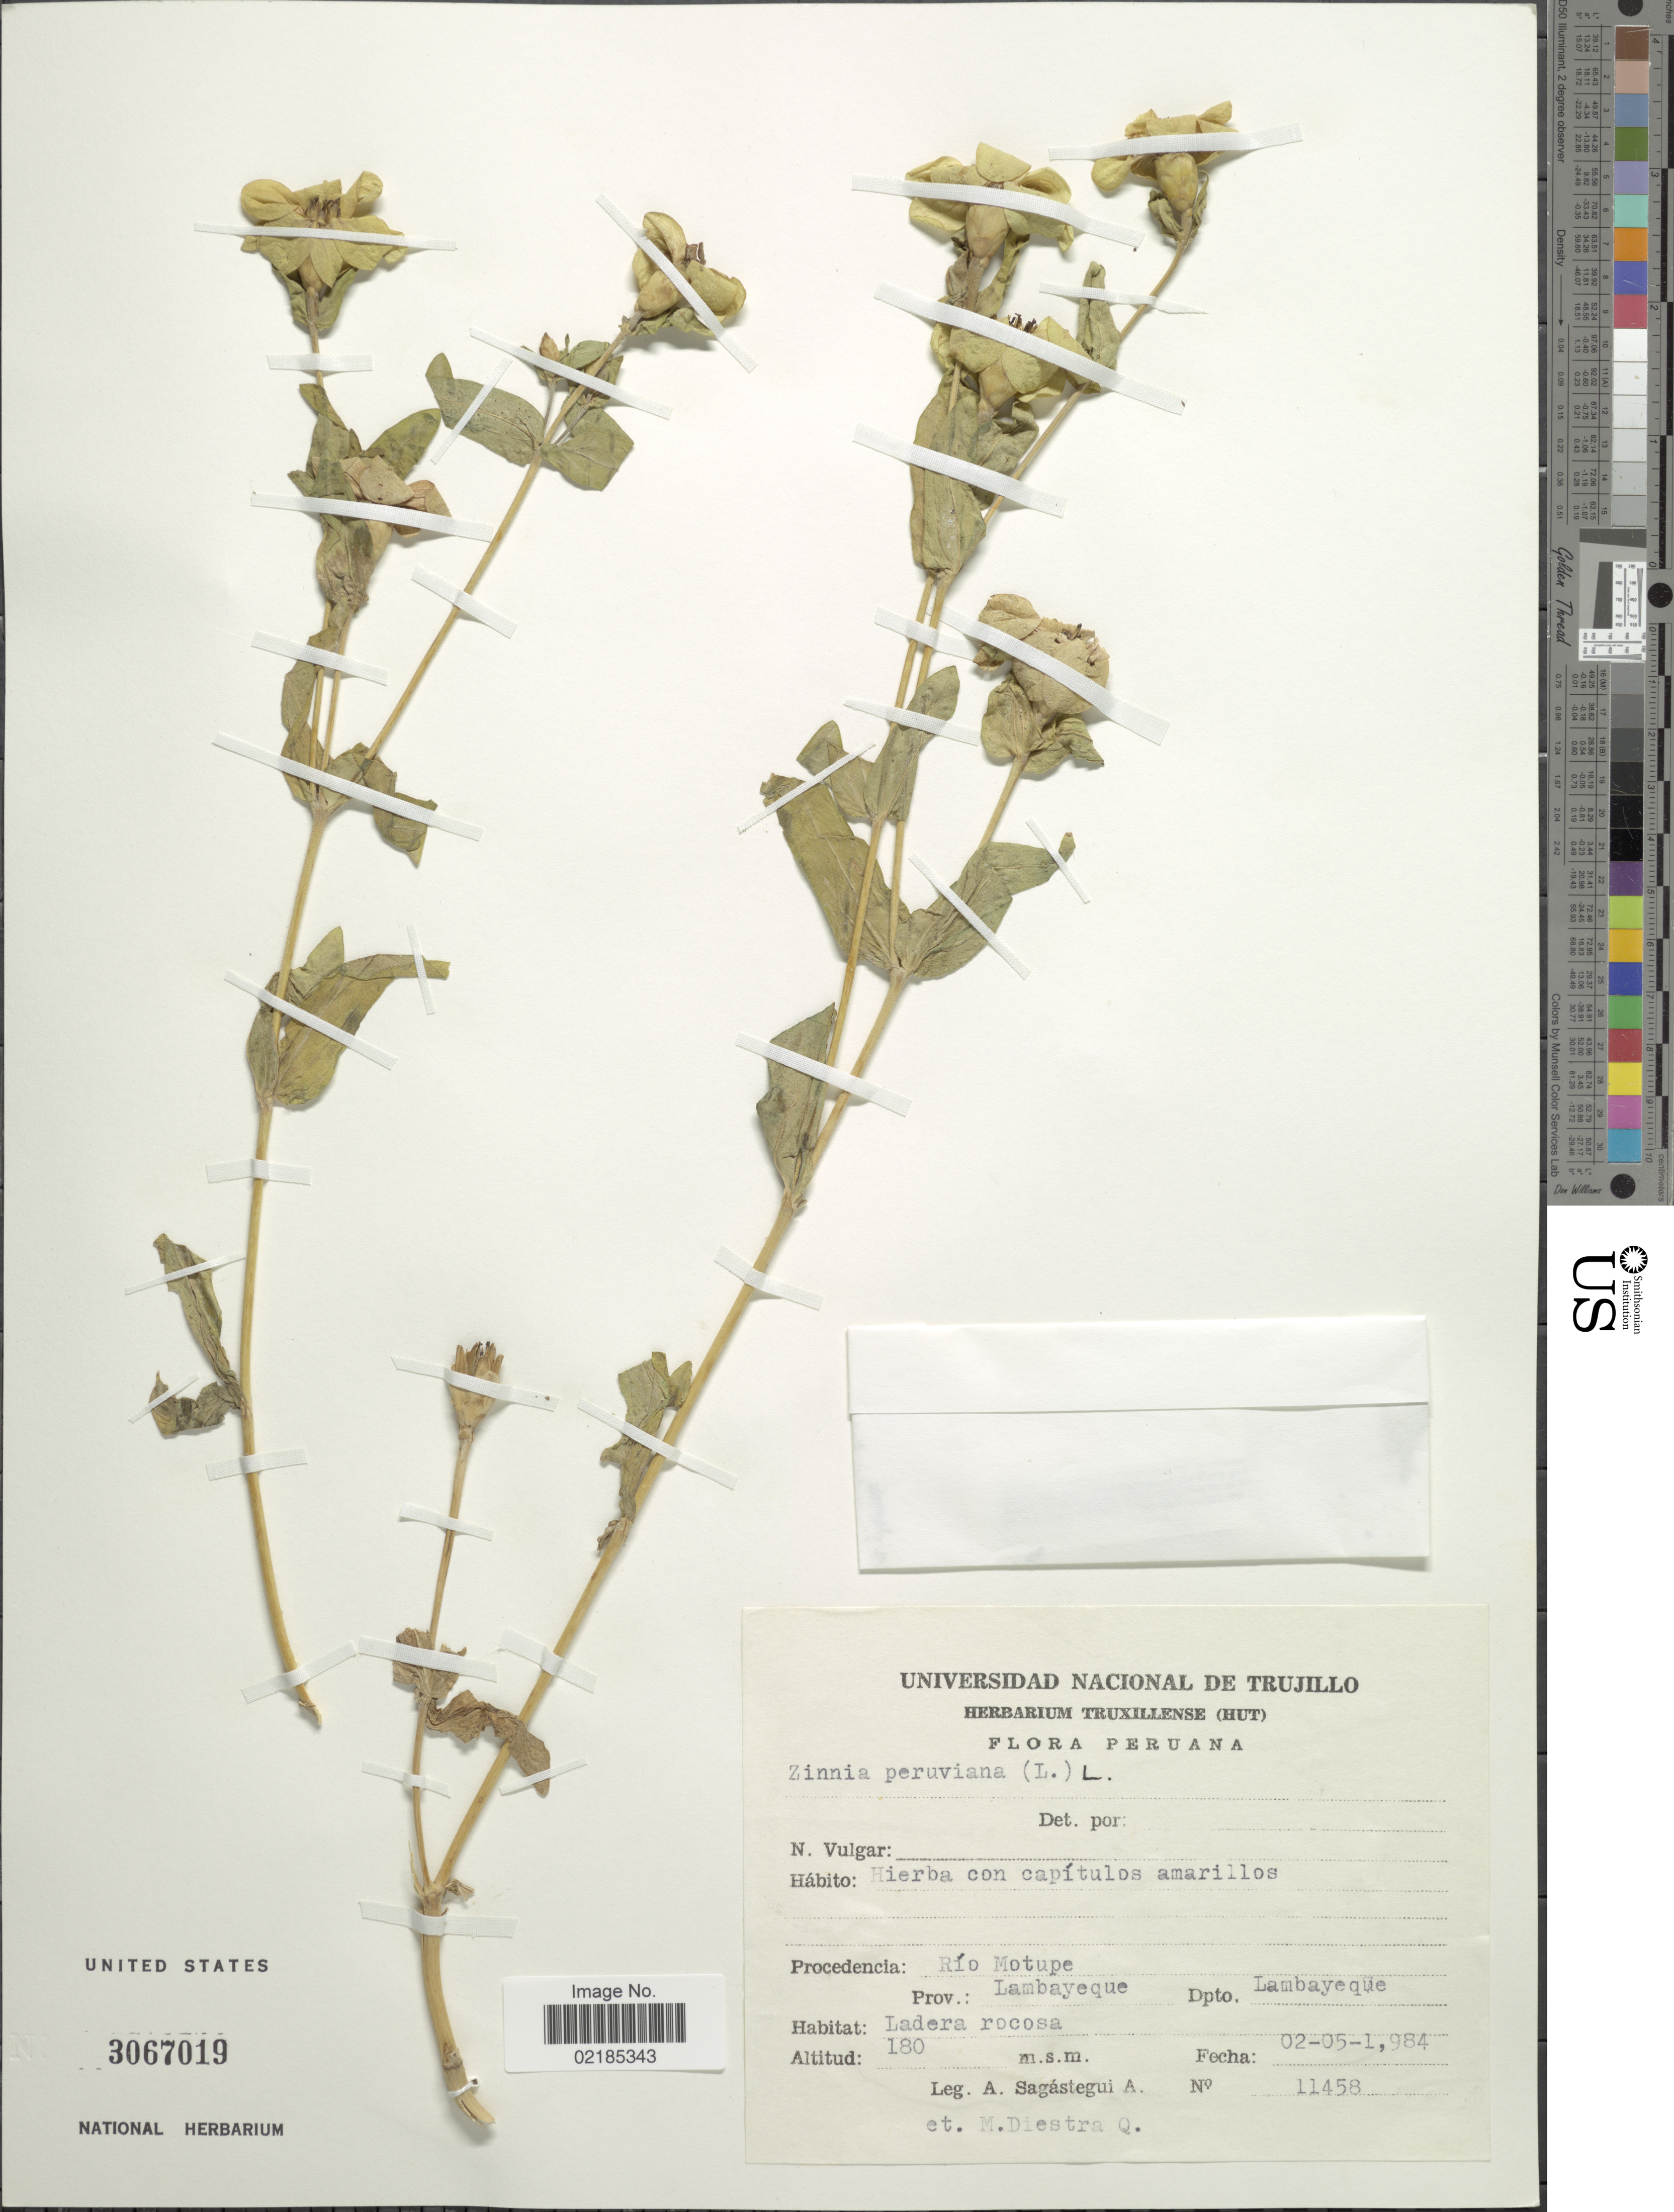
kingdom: Plantae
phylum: Tracheophyta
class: Magnoliopsida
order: Asterales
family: Asteraceae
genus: Zinnia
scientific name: Zinnia multiflora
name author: L.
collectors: A. Sagástegui A. & M. Diestra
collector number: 11458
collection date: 1984-05-02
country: Peru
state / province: Lambayeque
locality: Procedencia Rio Motupe. Prov. Lambayeque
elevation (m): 180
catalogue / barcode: US 3067019